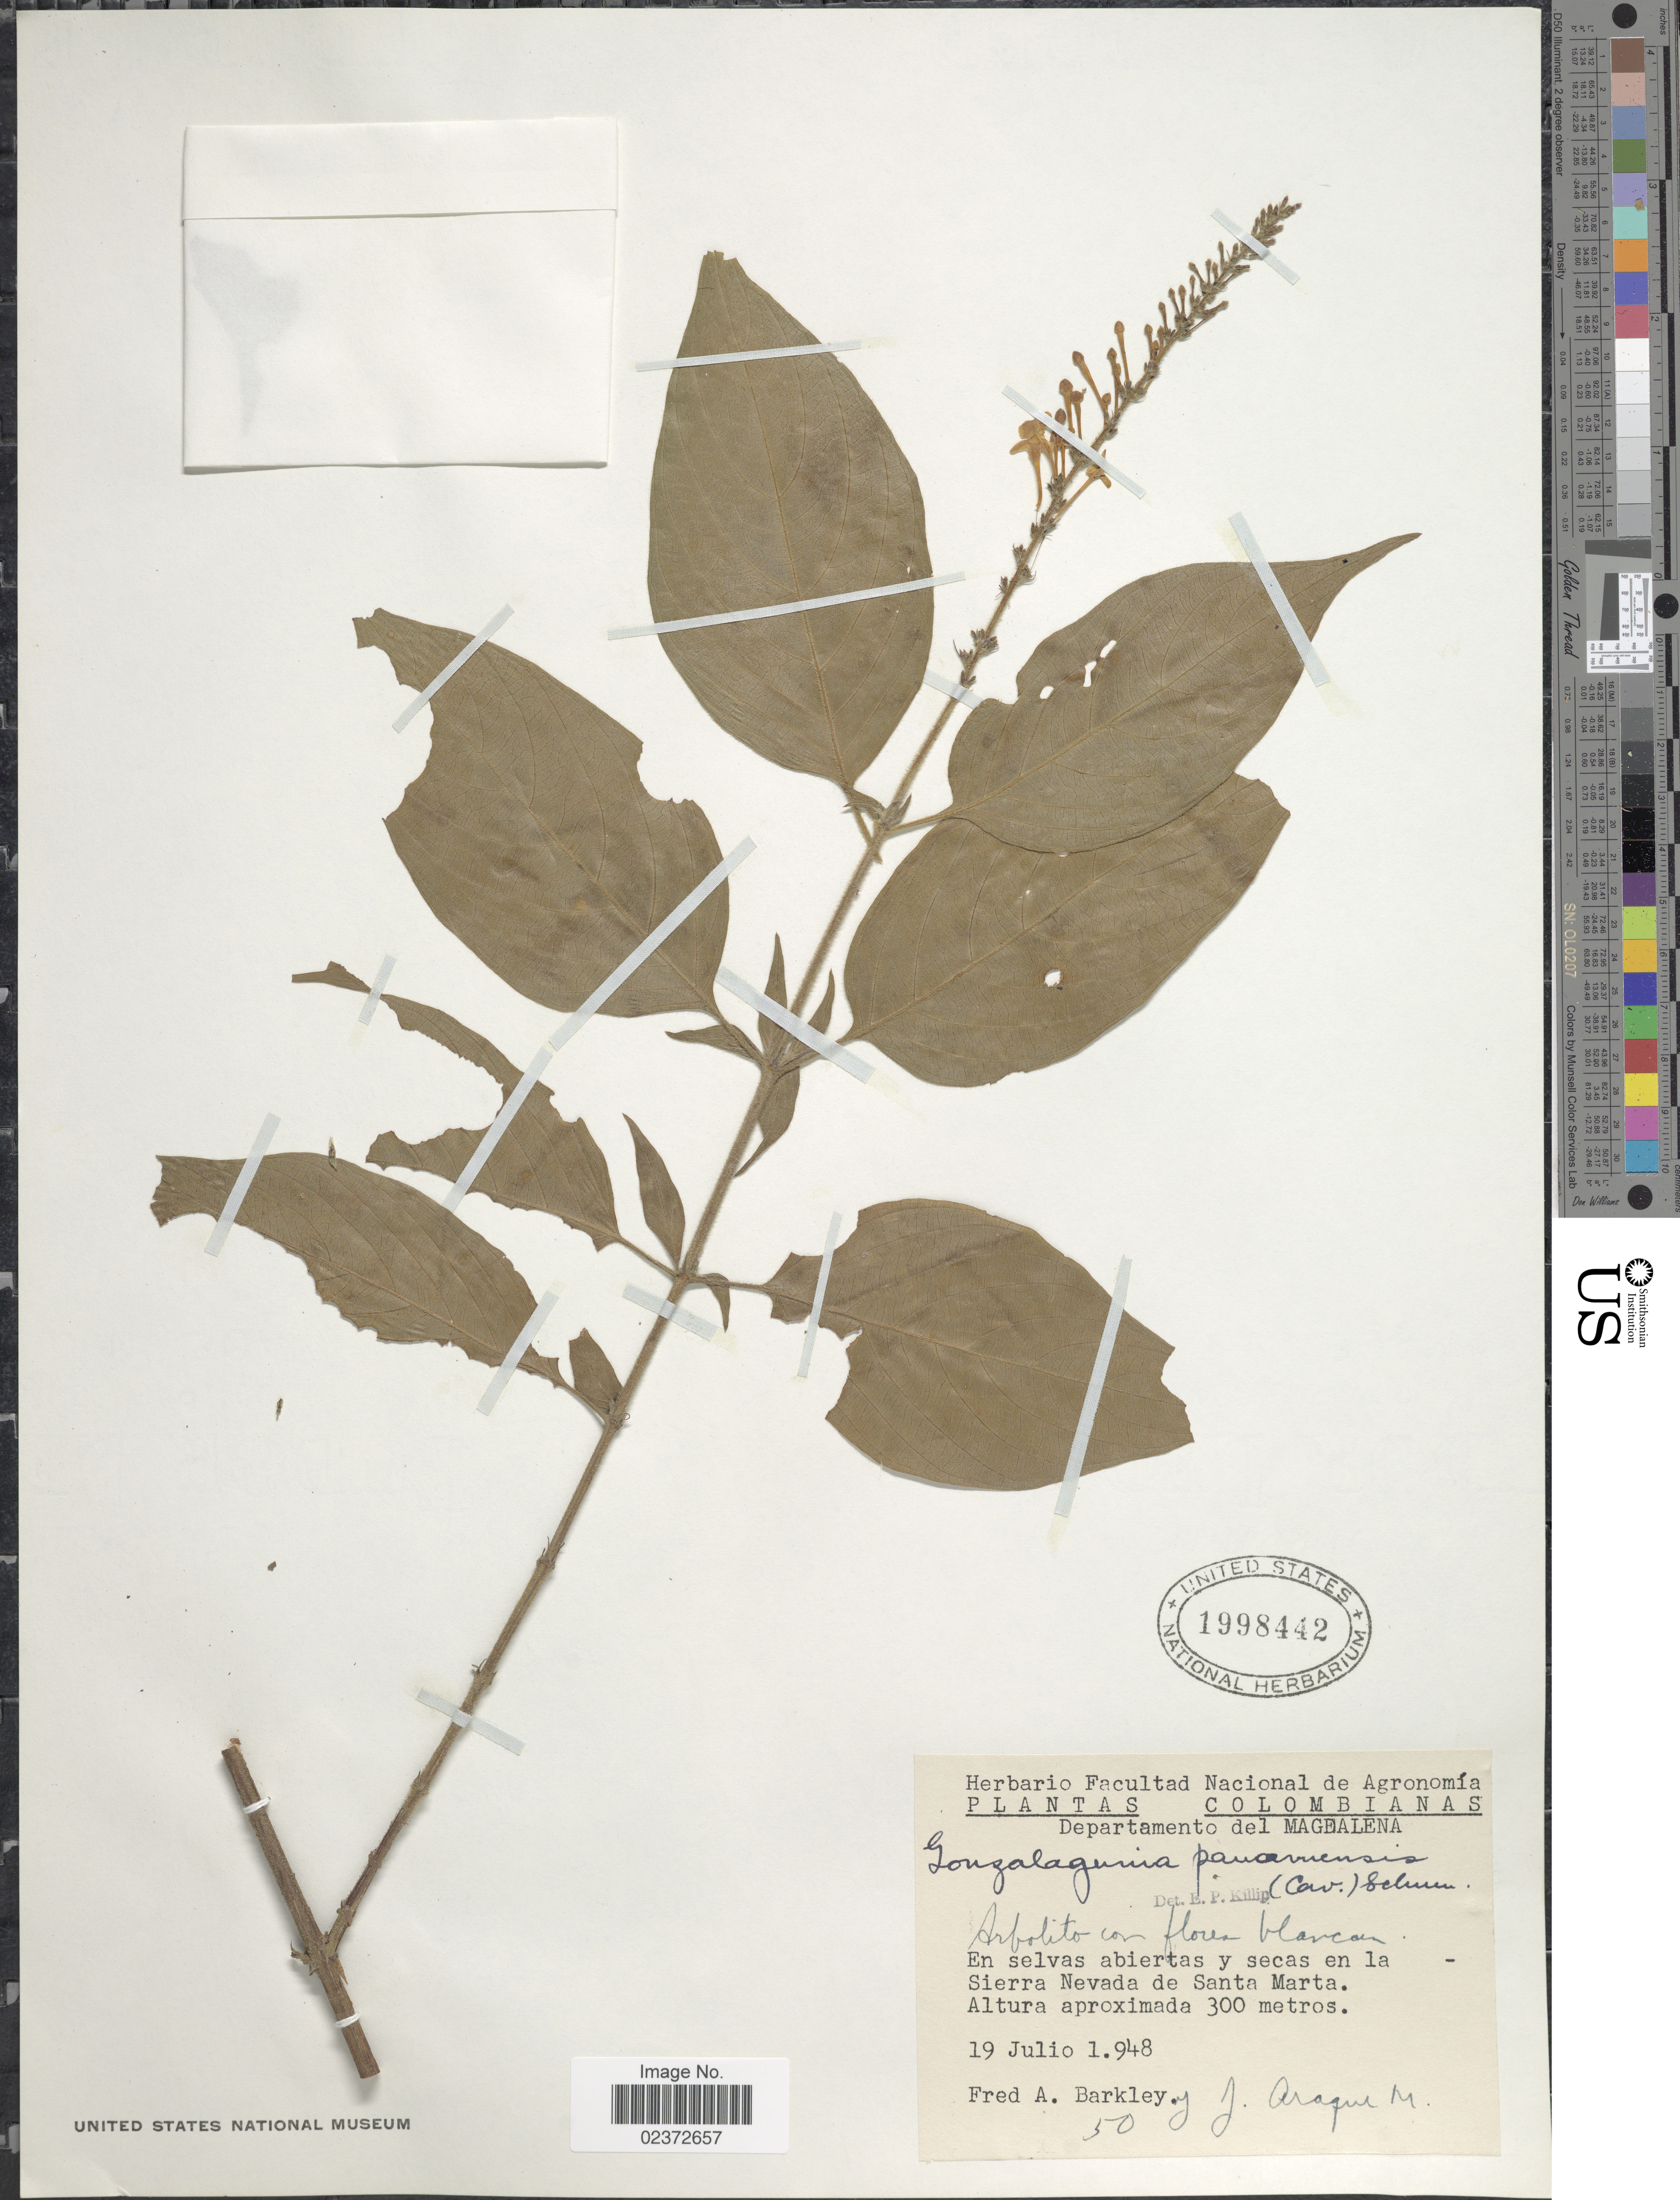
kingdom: Plantae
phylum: Tracheophyta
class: Magnoliopsida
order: Gentianales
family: Rubiaceae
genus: Gonzalagunia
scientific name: Gonzalagunia panamensis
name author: (Cav.) K. Schum.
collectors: F. A. Barkley & J. Araque Molina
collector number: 50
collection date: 1948-07-19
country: Colombia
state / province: Magdalena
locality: Departamento del Magdalena. En selvas abiertas y secas en la Sierra Nevada de Santa Marta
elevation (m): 300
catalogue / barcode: US 1998442